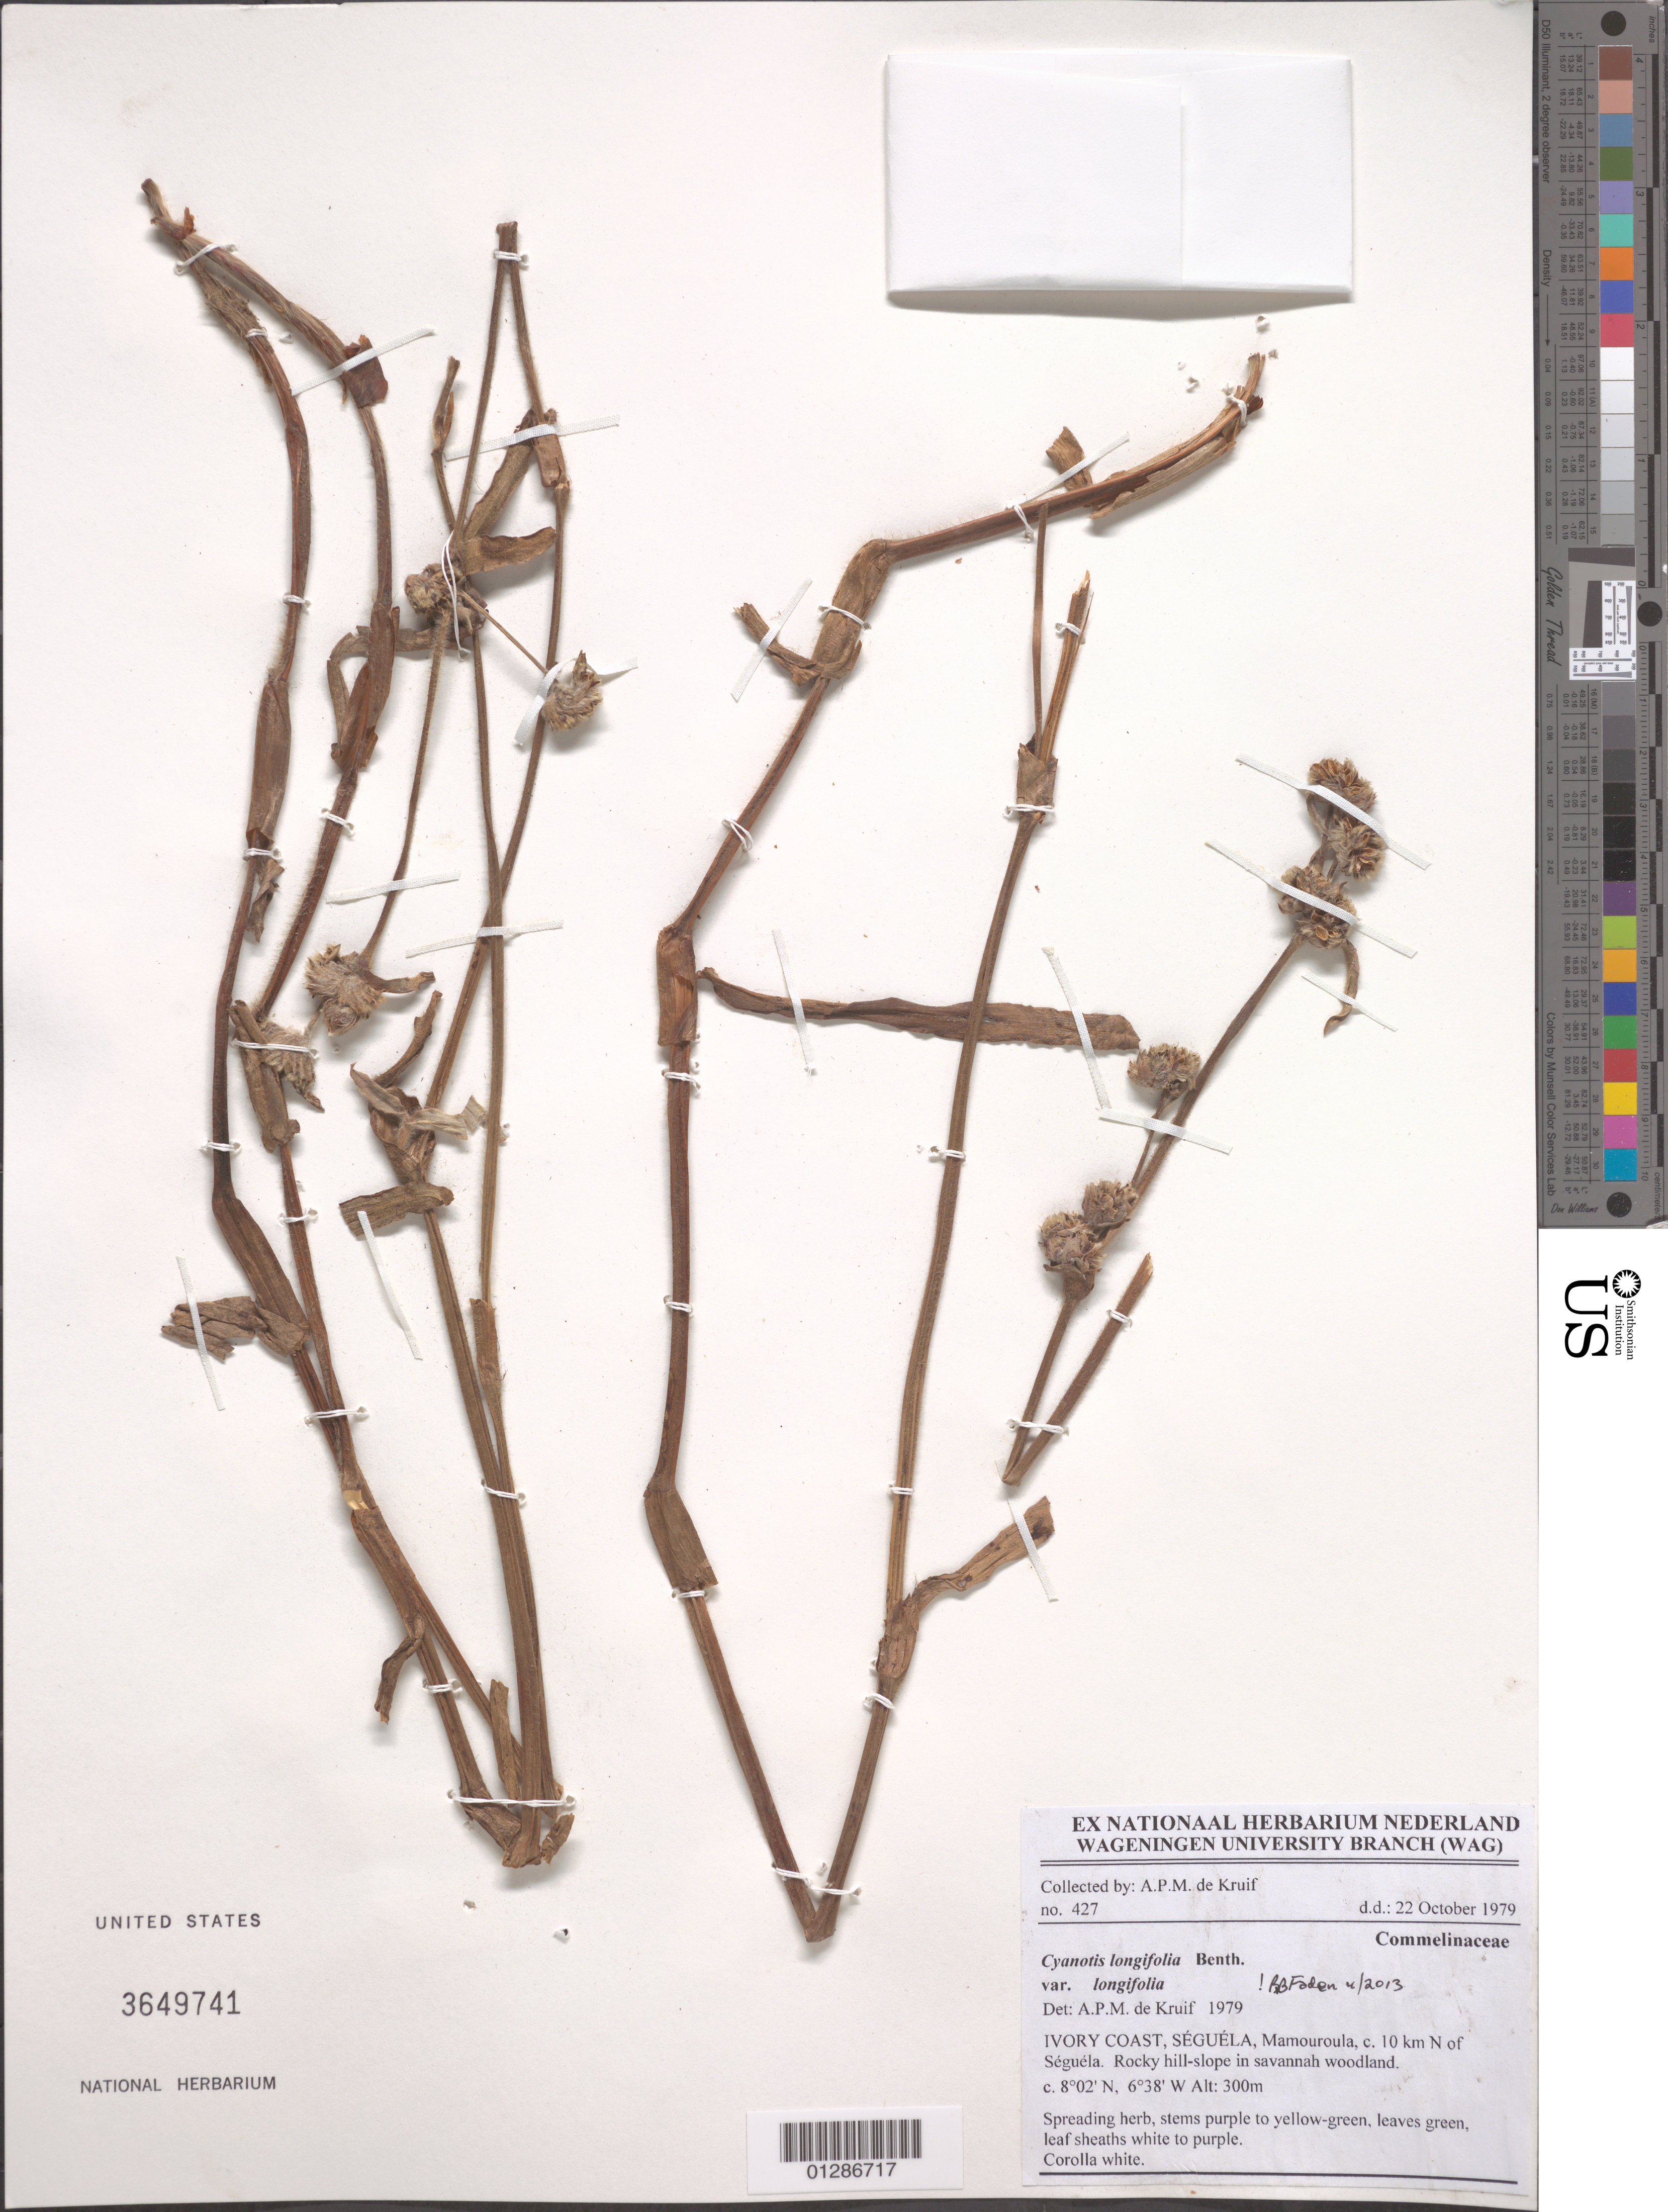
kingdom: Plantae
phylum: Tracheophyta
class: Liliopsida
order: Commelinales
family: Commelinaceae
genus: Cyanotis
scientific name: Cyanotis longifolia var. longifolia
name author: Benth.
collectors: A. P. de Kruif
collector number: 427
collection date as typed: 22 Oct 1979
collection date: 1979-10-22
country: Ivory Coast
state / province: Woroba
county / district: Worodougou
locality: Mamouroula, c. 10 km N of Seguela.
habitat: Spreading herb.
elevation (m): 300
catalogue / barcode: US 3649741